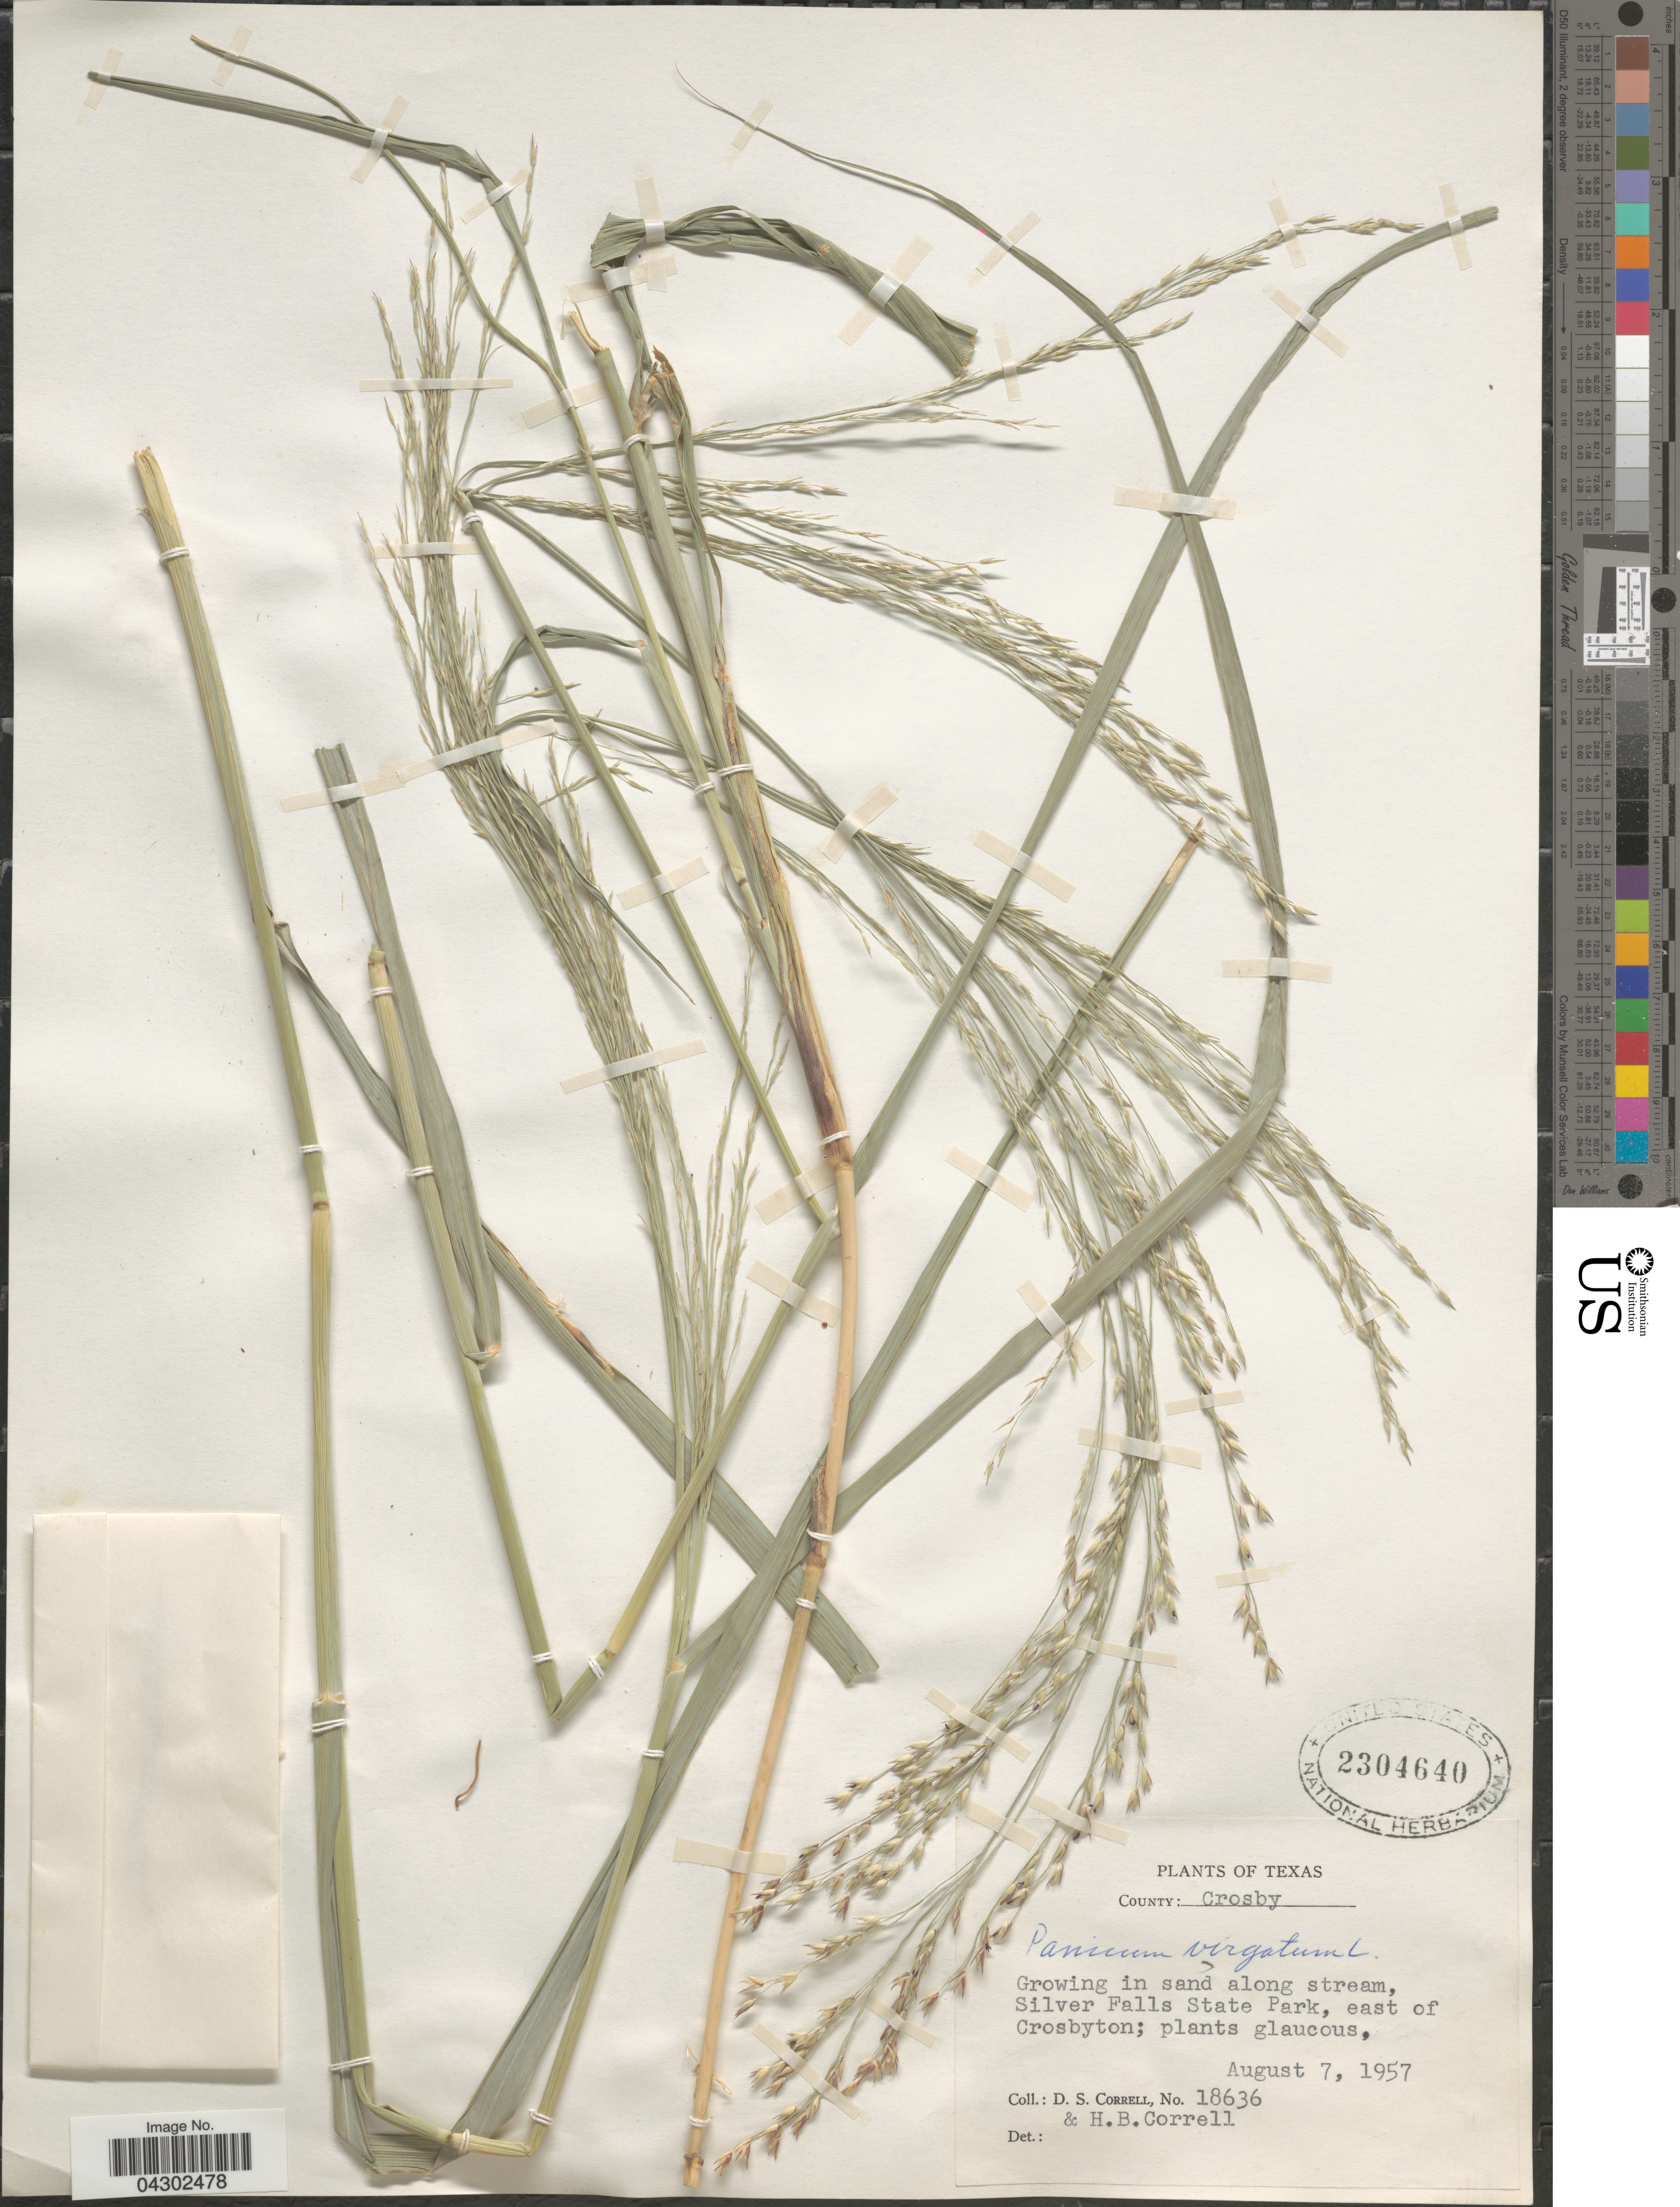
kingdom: Plantae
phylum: Tracheophyta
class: Liliopsida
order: Poales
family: Poaceae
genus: Panicum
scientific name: Panicum virgatum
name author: L.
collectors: D. S. Correll & H. Correll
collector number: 18636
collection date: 1957-08-07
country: United States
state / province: Texas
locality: County: Crosby. In sand along stream, Silver Falls State Park, east of Crosbyton.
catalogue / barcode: US 2304640